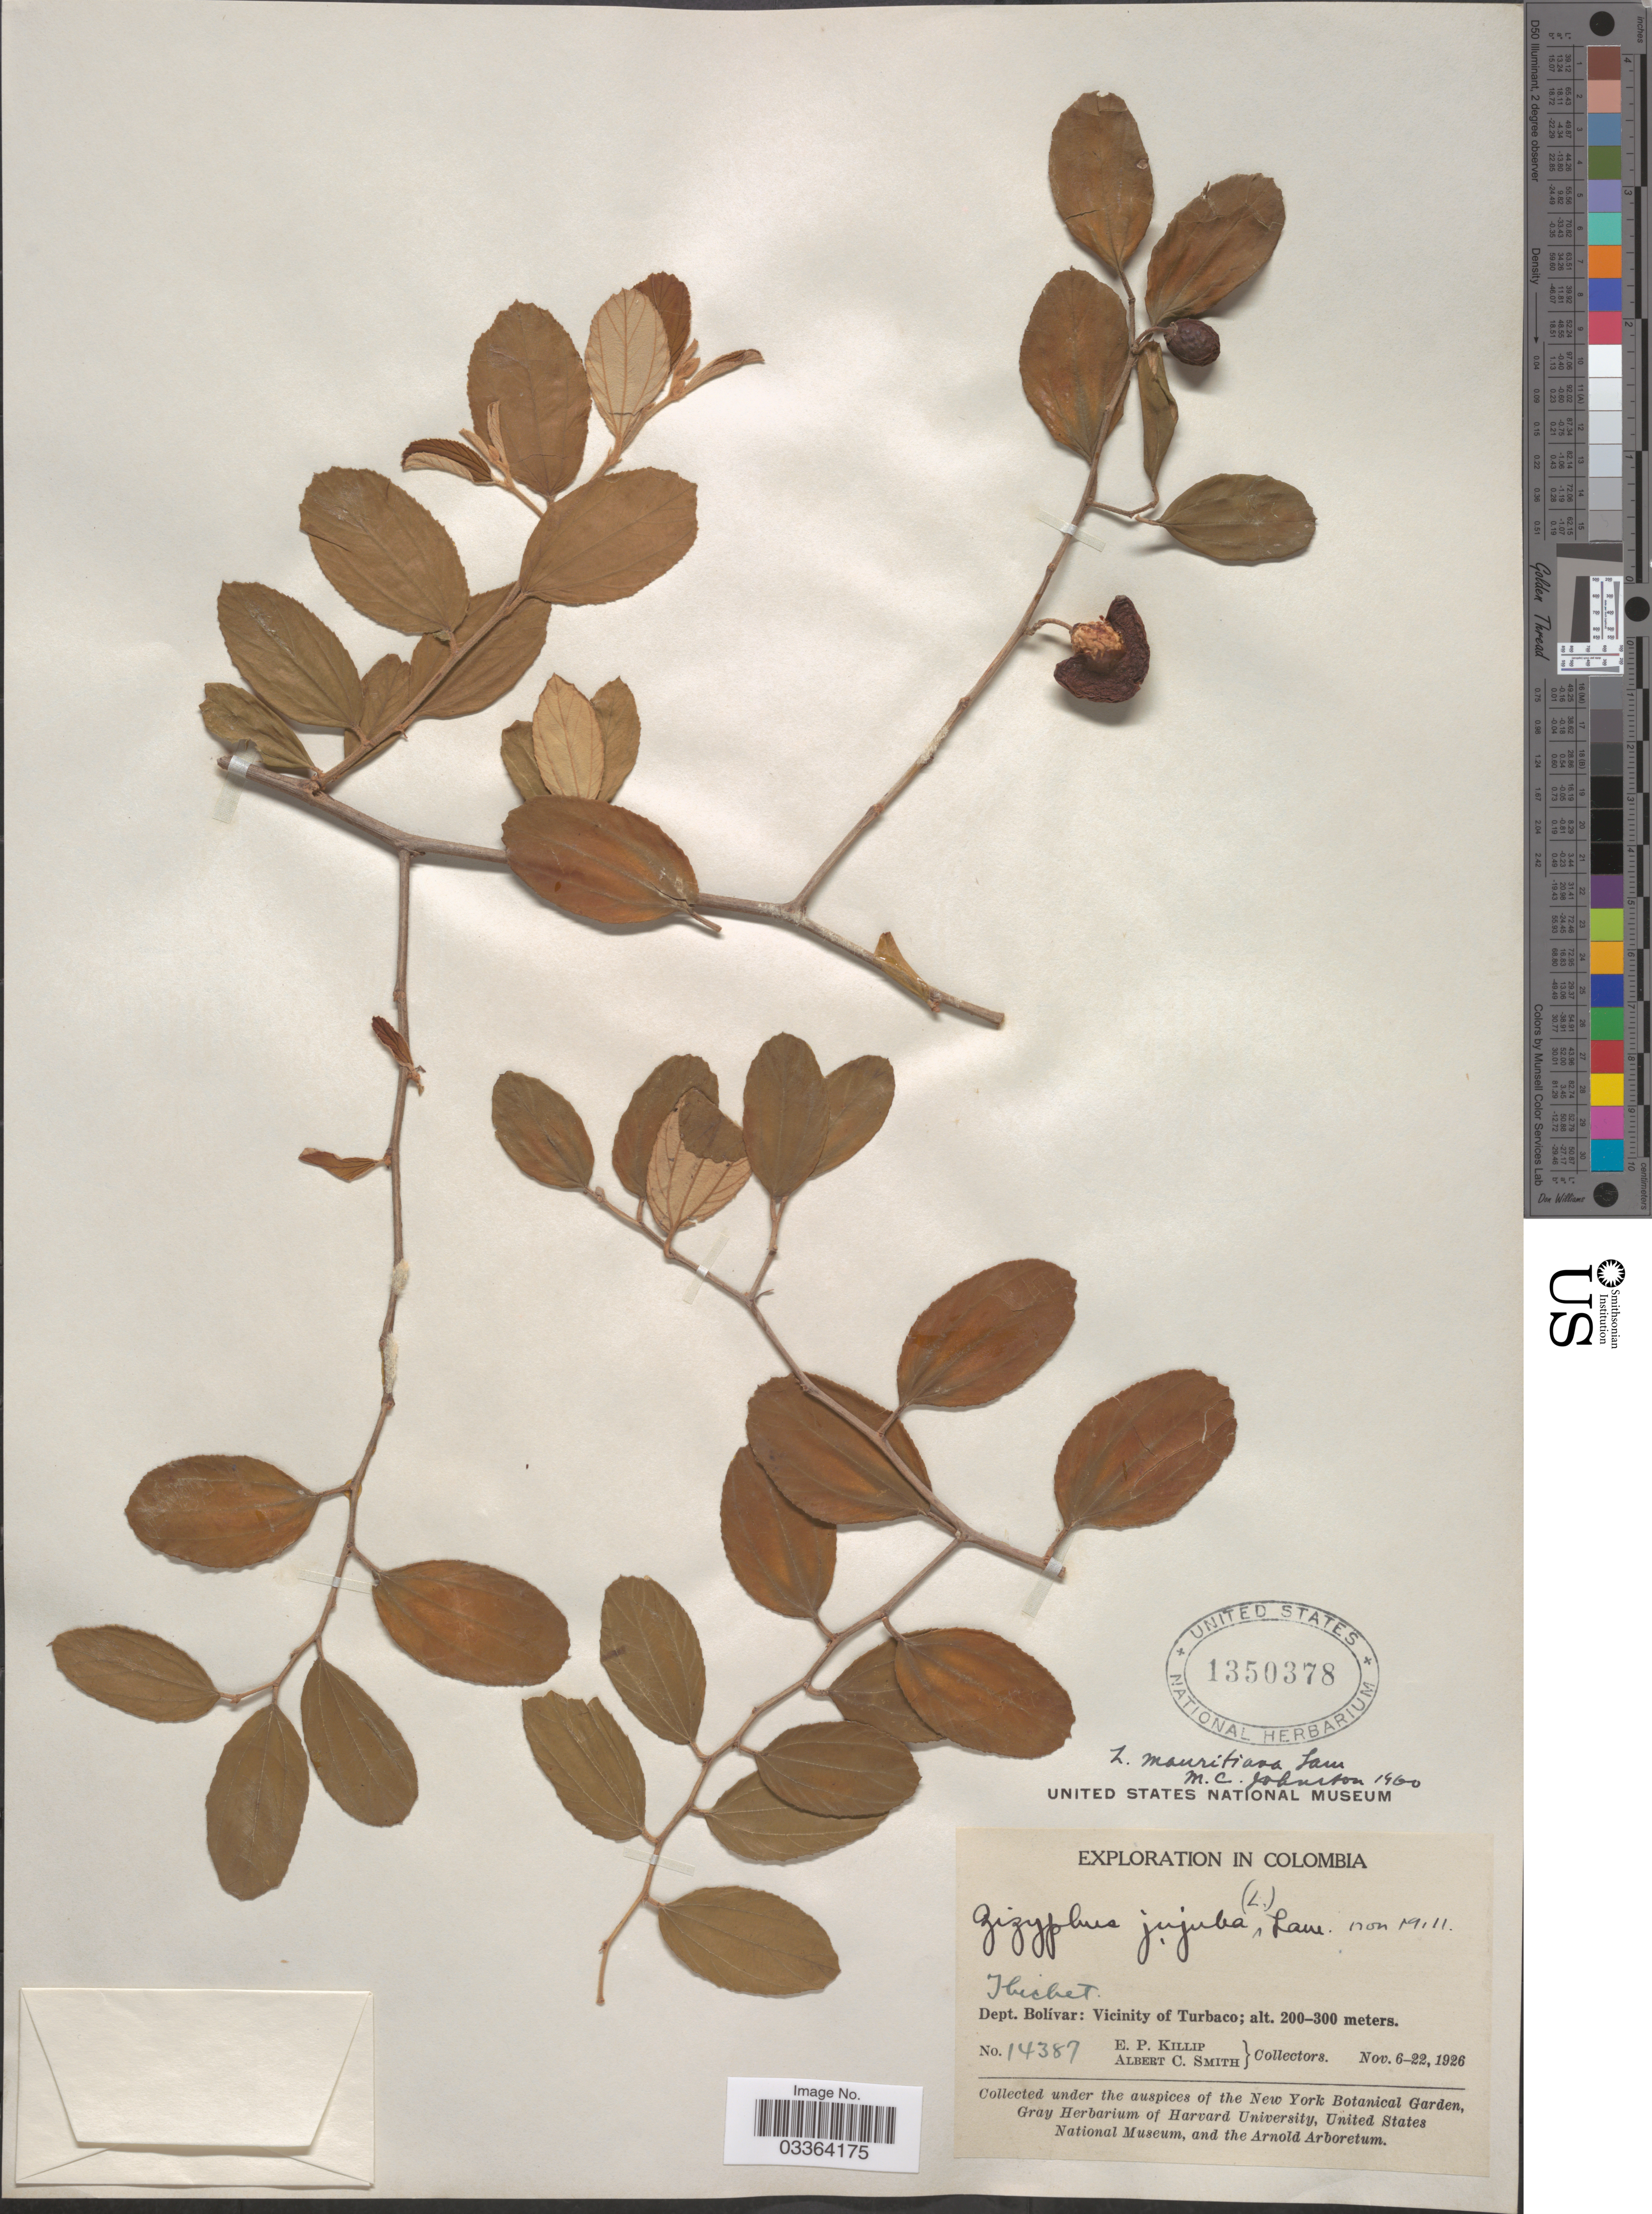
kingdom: Plantae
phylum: Tracheophyta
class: Magnoliopsida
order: Rosales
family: Rhamnaceae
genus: Ziziphus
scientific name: Ziziphus mauritiana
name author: Lam.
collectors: E. P. Killip & A. C. Smith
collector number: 14387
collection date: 1926-11-06/1926-11-22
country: Colombia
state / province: Bolívar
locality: Dept. Bolívar: Vicinity of Turbaco.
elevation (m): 200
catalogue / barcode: US 1350378